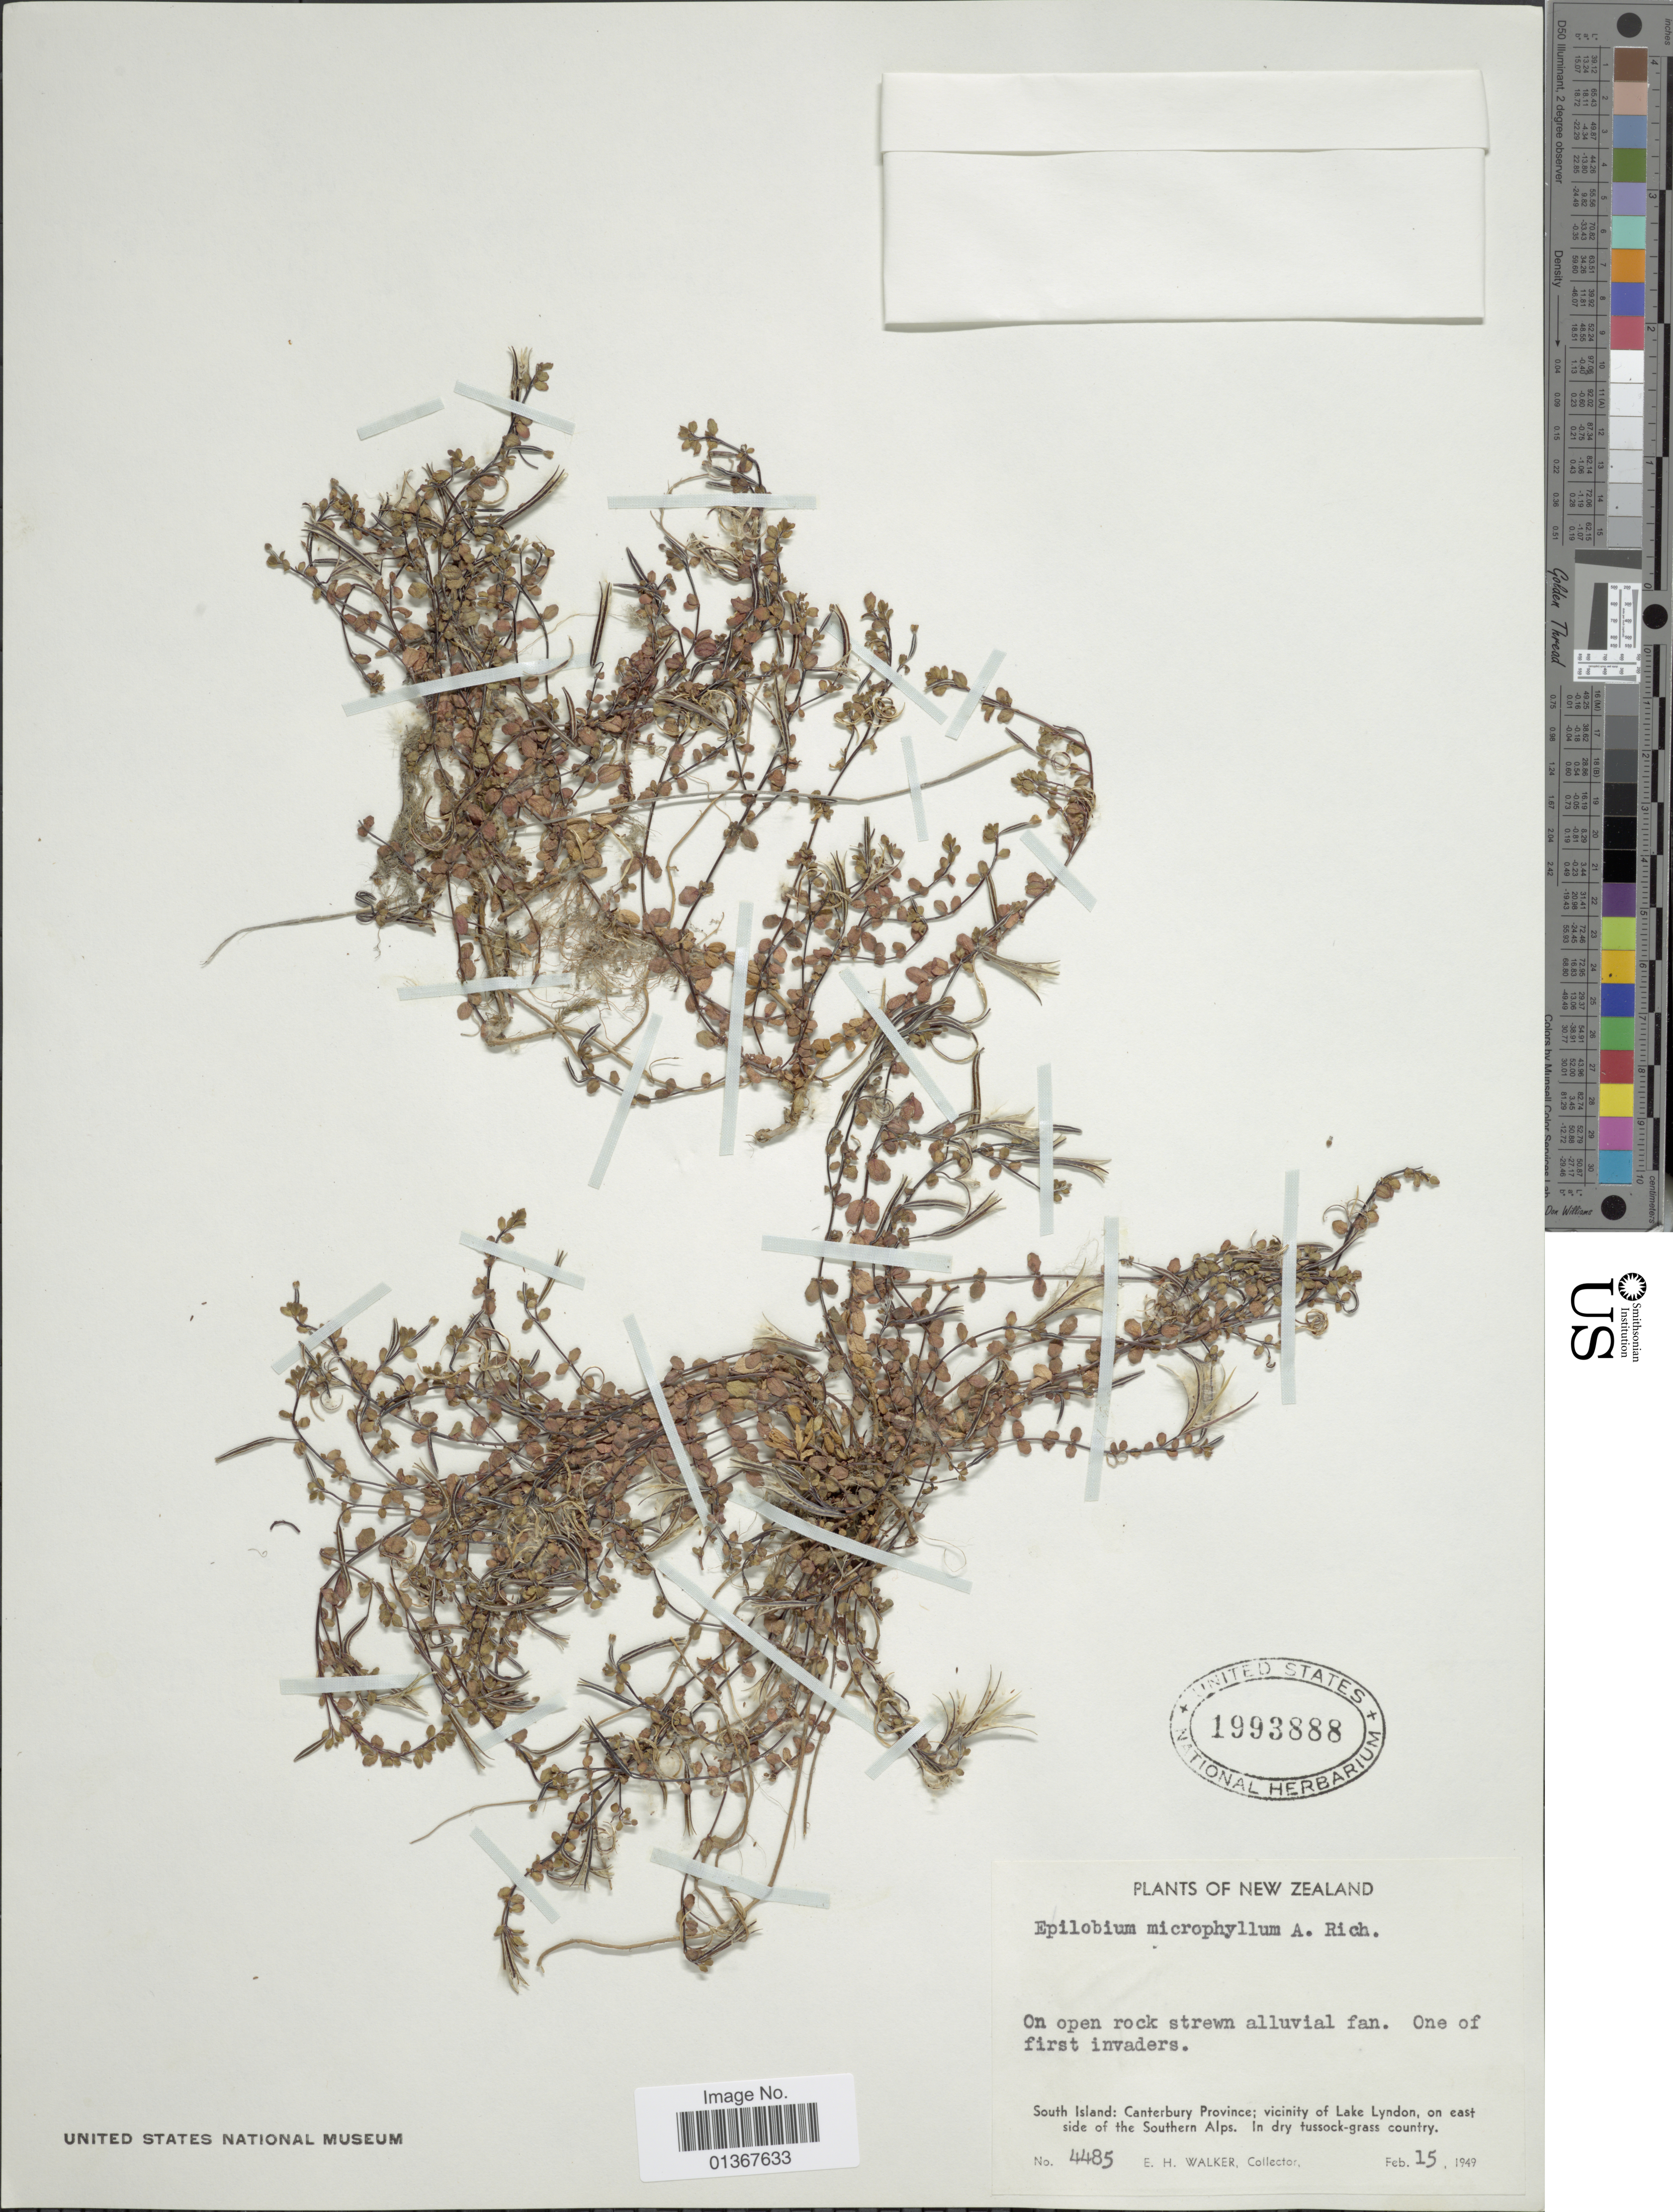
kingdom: Plantae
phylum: Tracheophyta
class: Magnoliopsida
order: Myrtales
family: Onagraceae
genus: Epilobium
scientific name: Epilobium microphyllum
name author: A. Rich.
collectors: E. H. Walker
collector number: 4485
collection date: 1949-02-15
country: New Zealand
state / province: Canterbury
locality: South Island: vicinity of Lake Lyndon, on east side of the Southern Alps.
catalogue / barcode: US 1993888